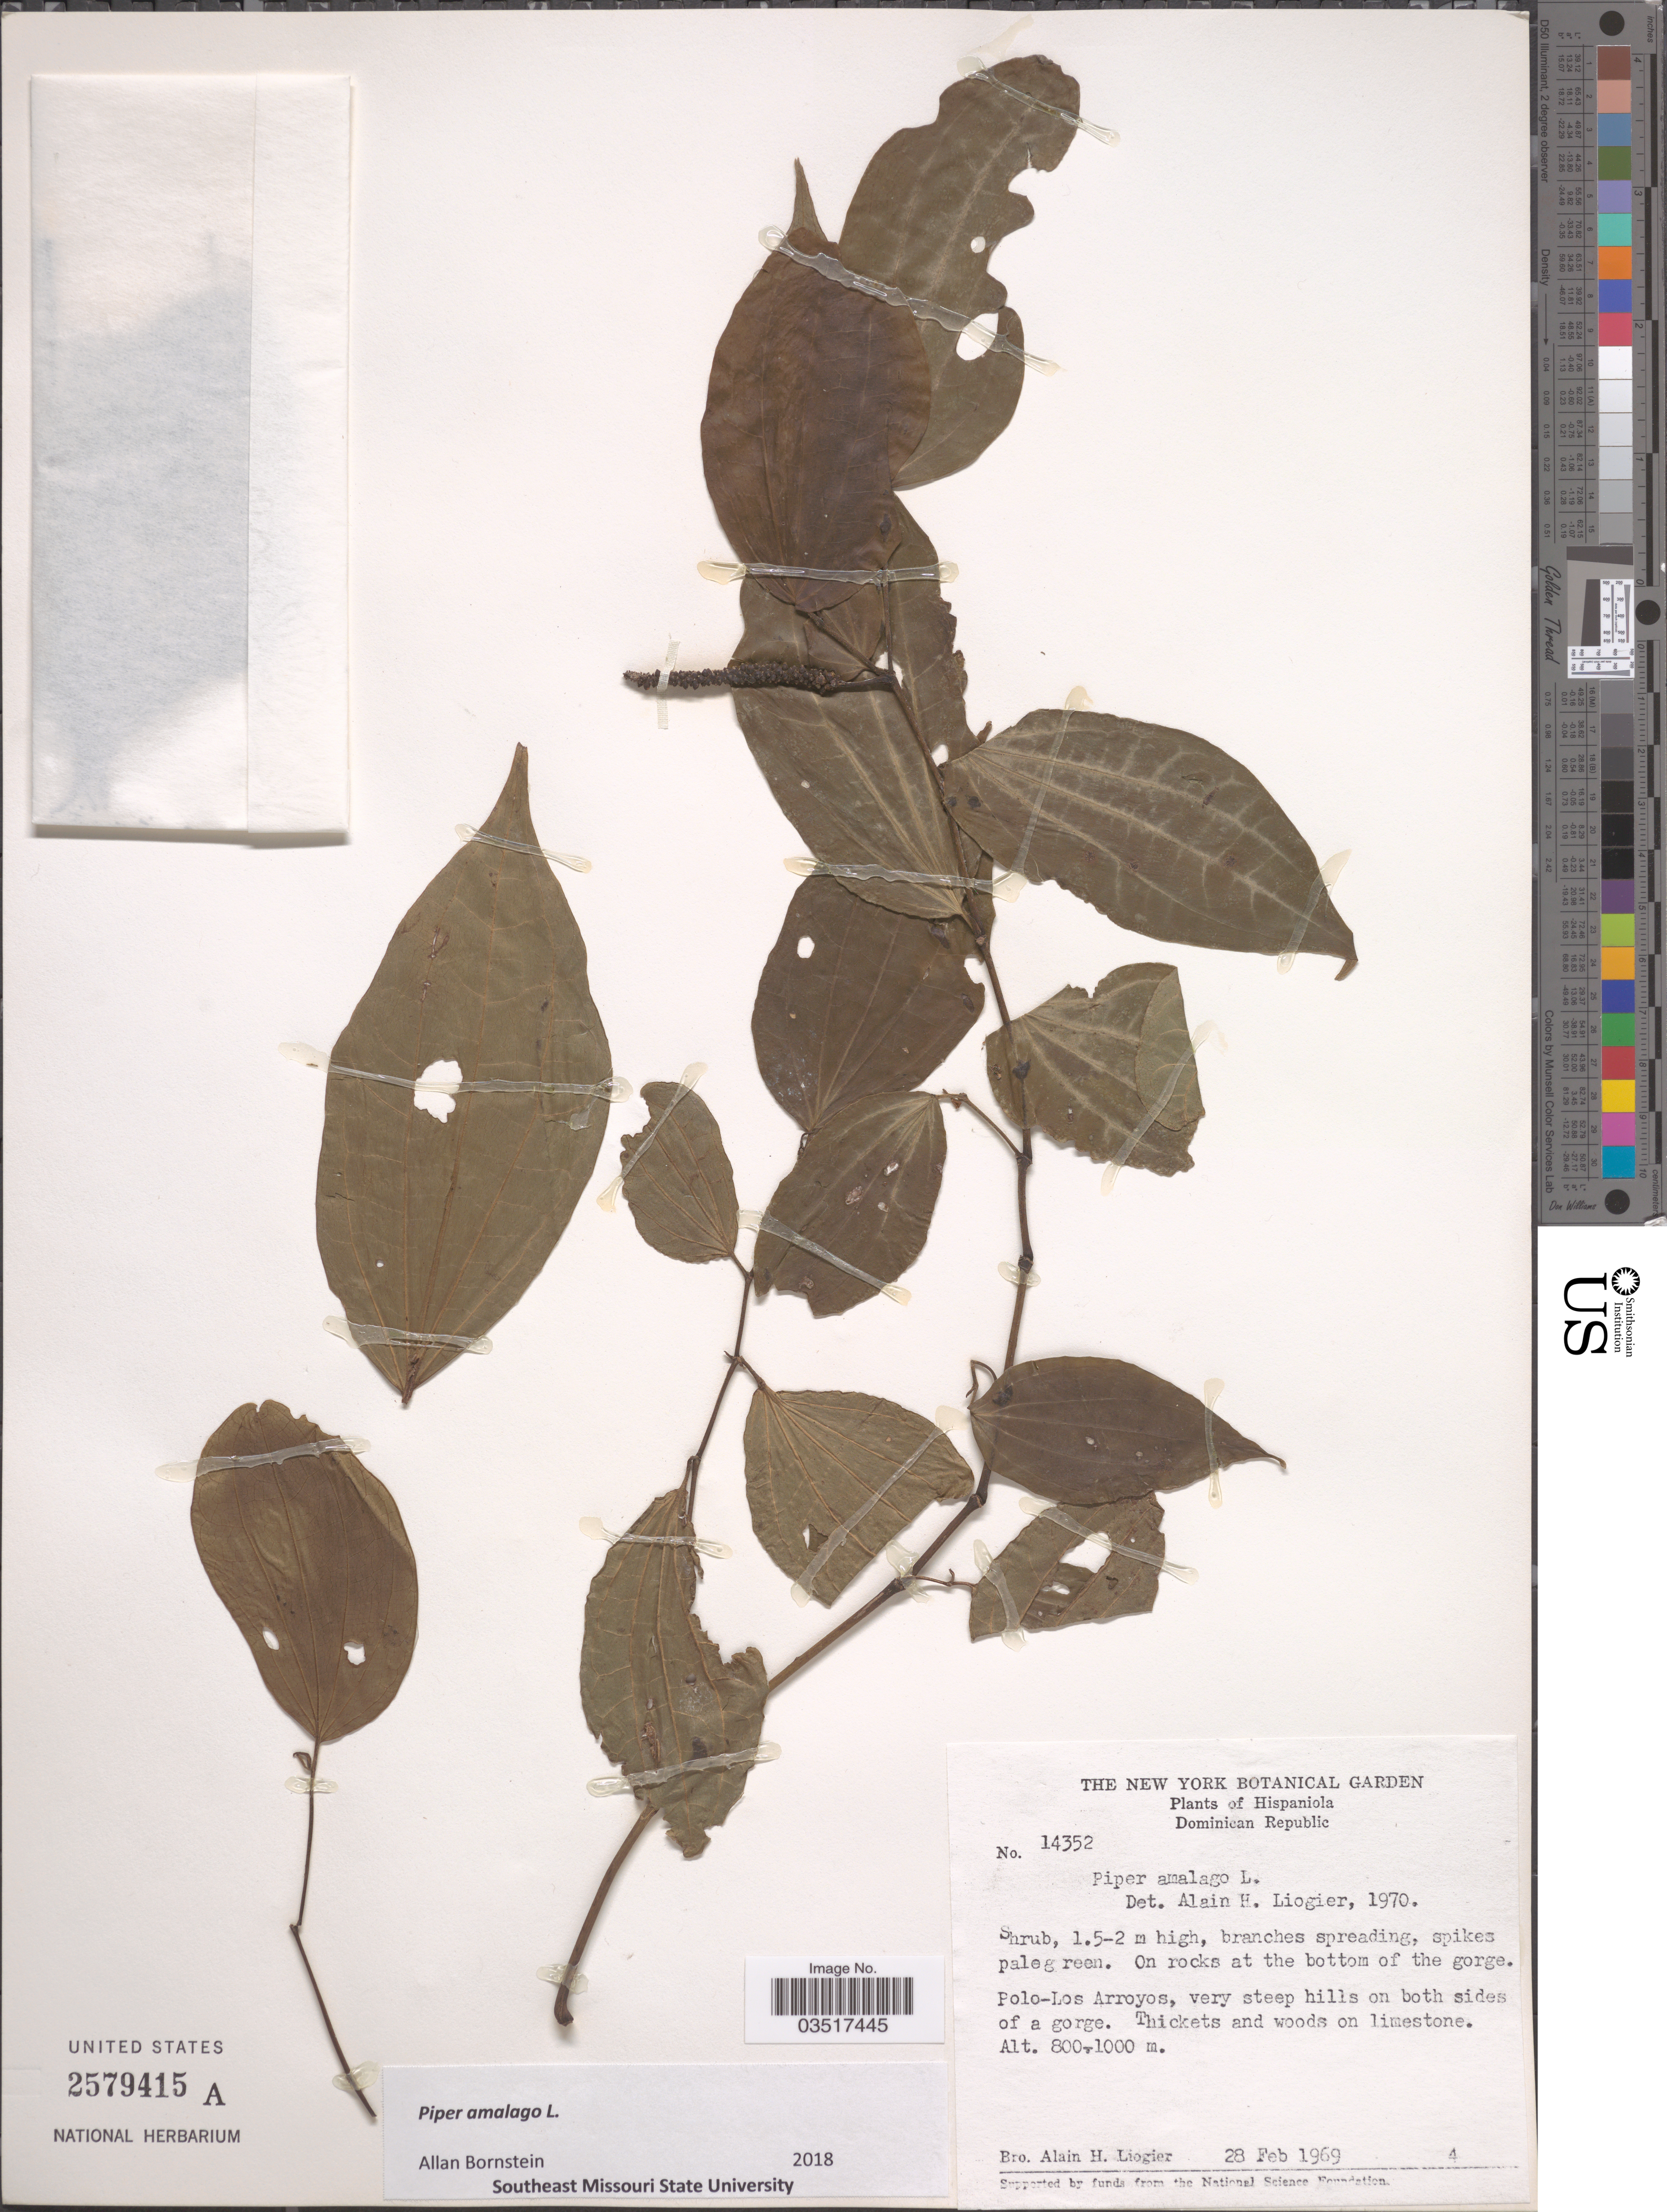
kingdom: Plantae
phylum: Tracheophyta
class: Magnoliopsida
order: Piperales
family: Piperaceae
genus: Piper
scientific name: Piper amalago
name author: L.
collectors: A. H. Liogier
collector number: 14352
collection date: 1969-02-28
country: Dominican Republic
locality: Hispaniola. On rocks at the bottom of the gorge. Polo-Los Arroyos, very steep hills on both sides of a gorge.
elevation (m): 800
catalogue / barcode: US 2579415A